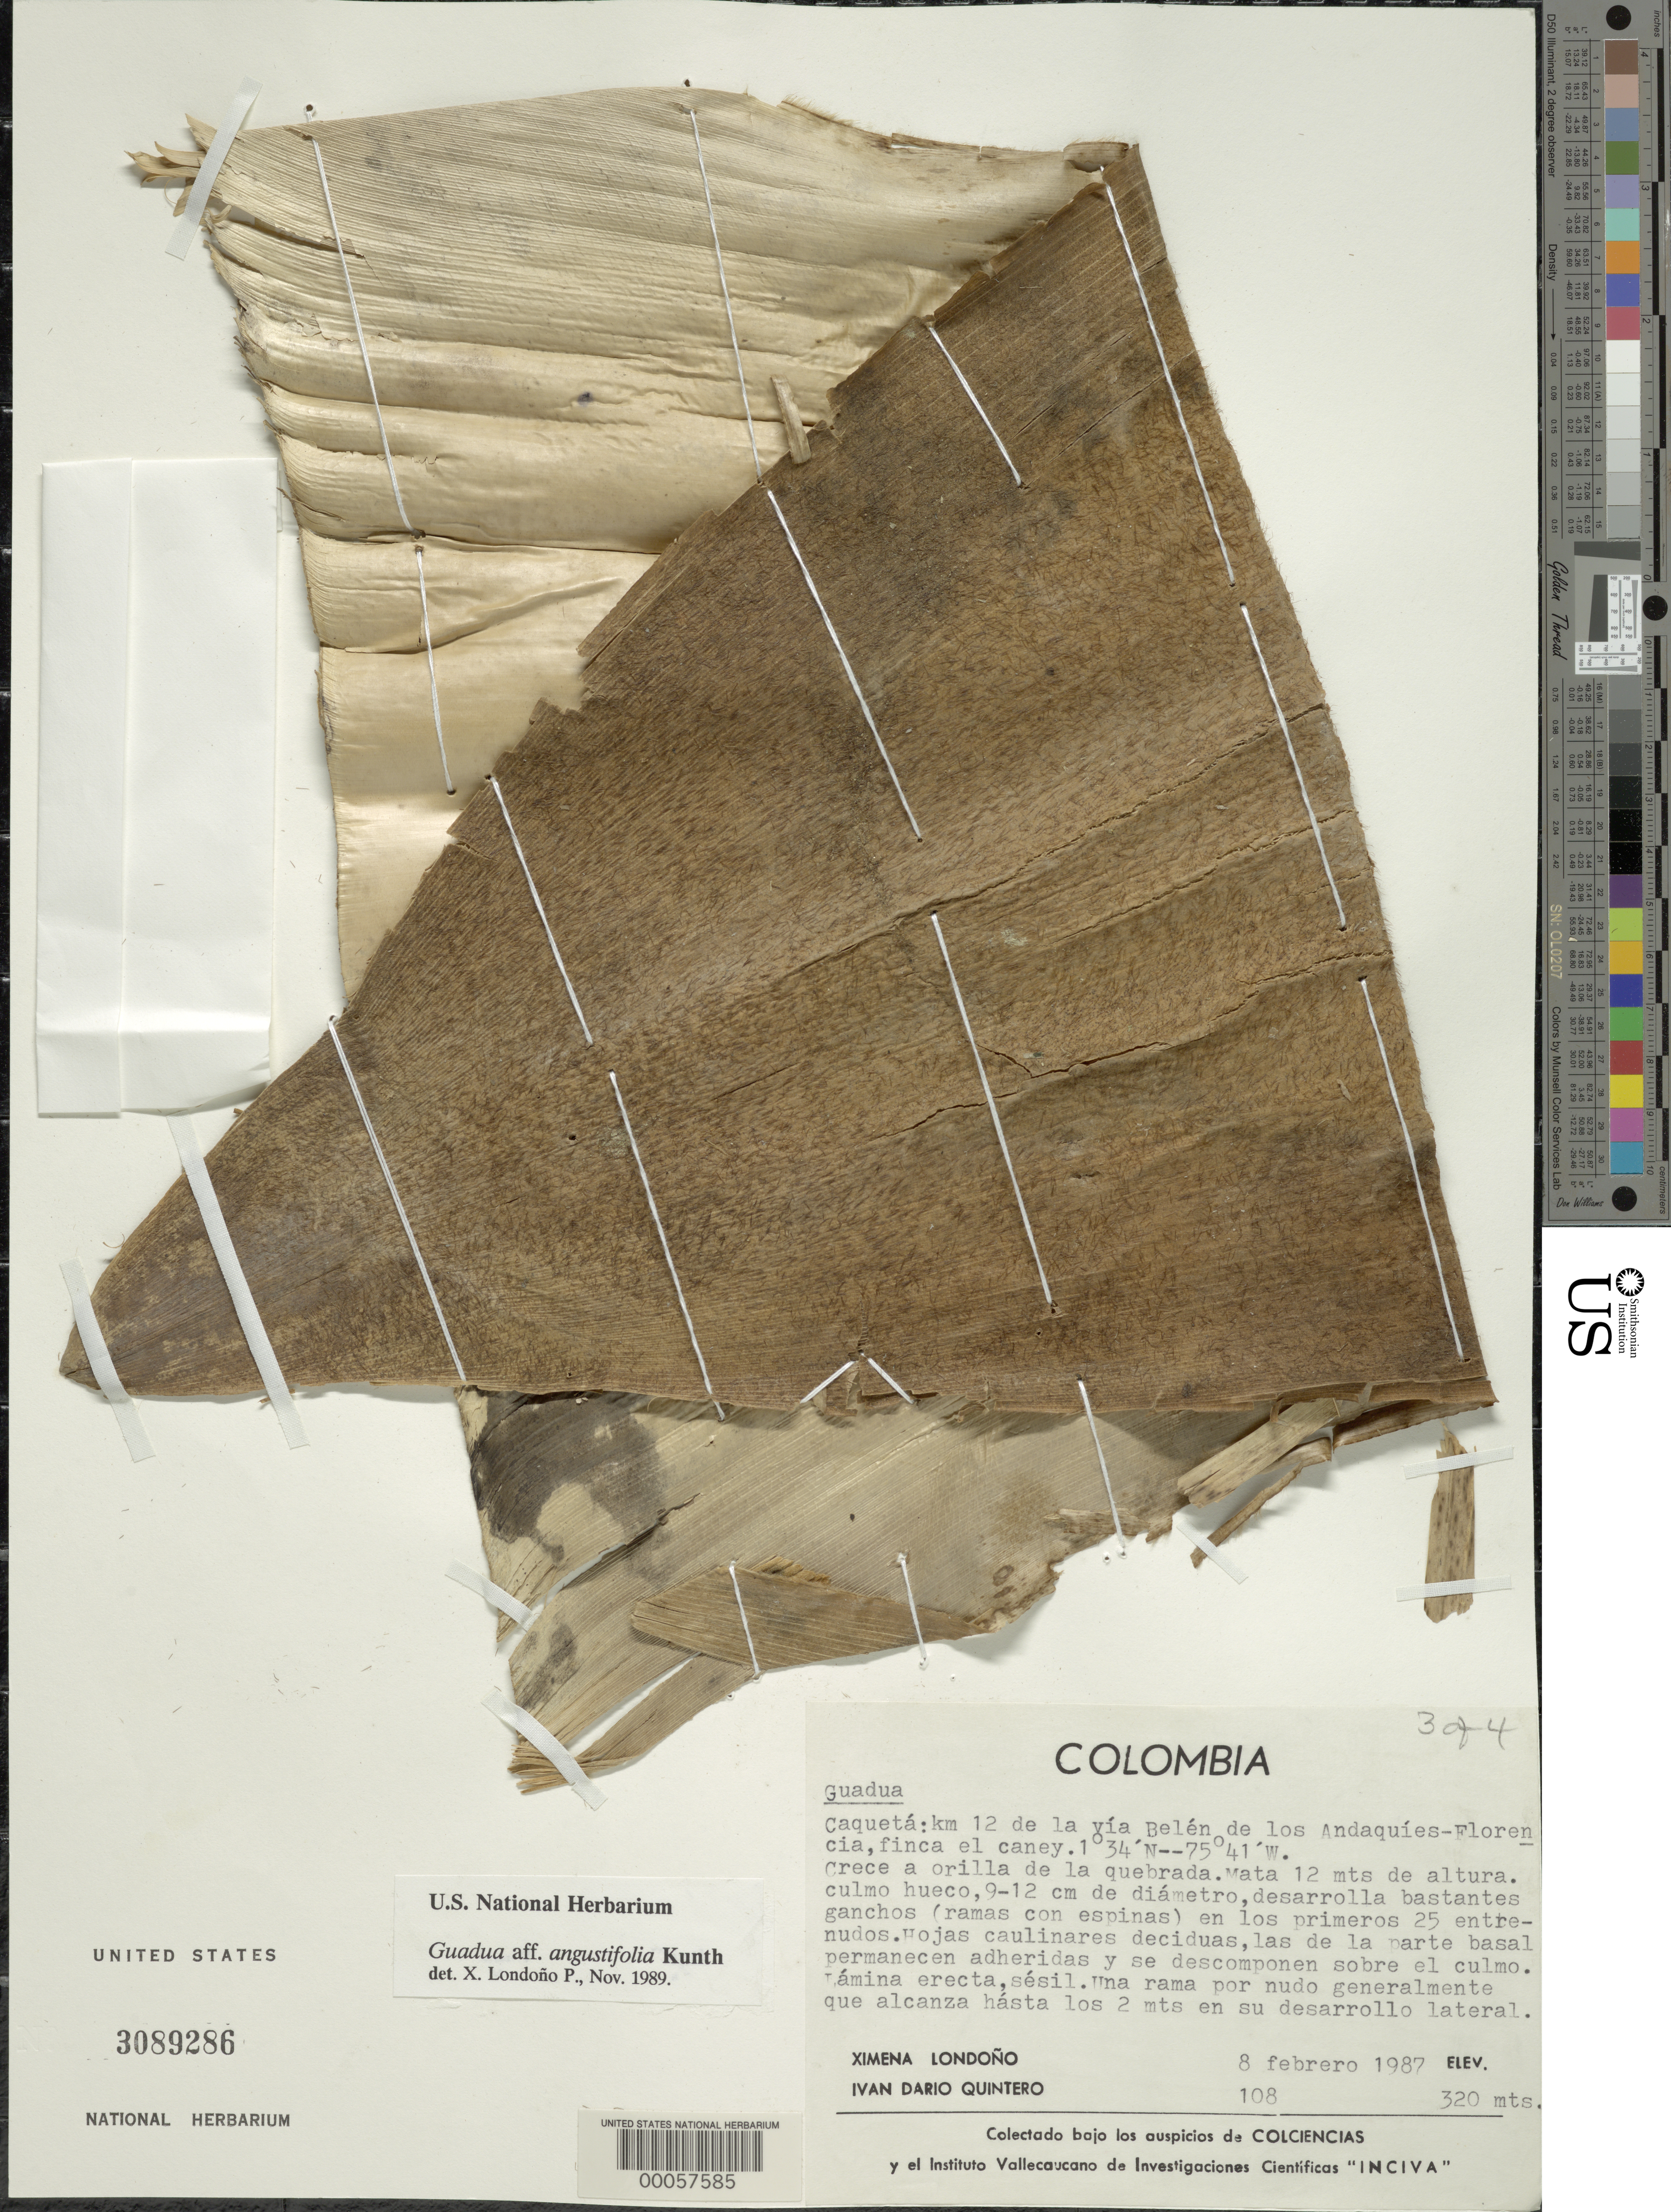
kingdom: Plantae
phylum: Tracheophyta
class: Liliopsida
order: Poales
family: Poaceae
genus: Guadua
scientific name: Guadua angustifolia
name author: Kunth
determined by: Londoño, X., (TULV), Jardin Botanico "Juan Maria Cespedes"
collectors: X. Londoño & I. Quintero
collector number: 108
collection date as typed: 08 Feb 1987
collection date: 1987-02-08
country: Colombia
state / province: Caquetá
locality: Km 12 of the Belem de los Andaquies-Florencia road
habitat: Mouth of quebrada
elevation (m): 320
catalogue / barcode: US 3089286